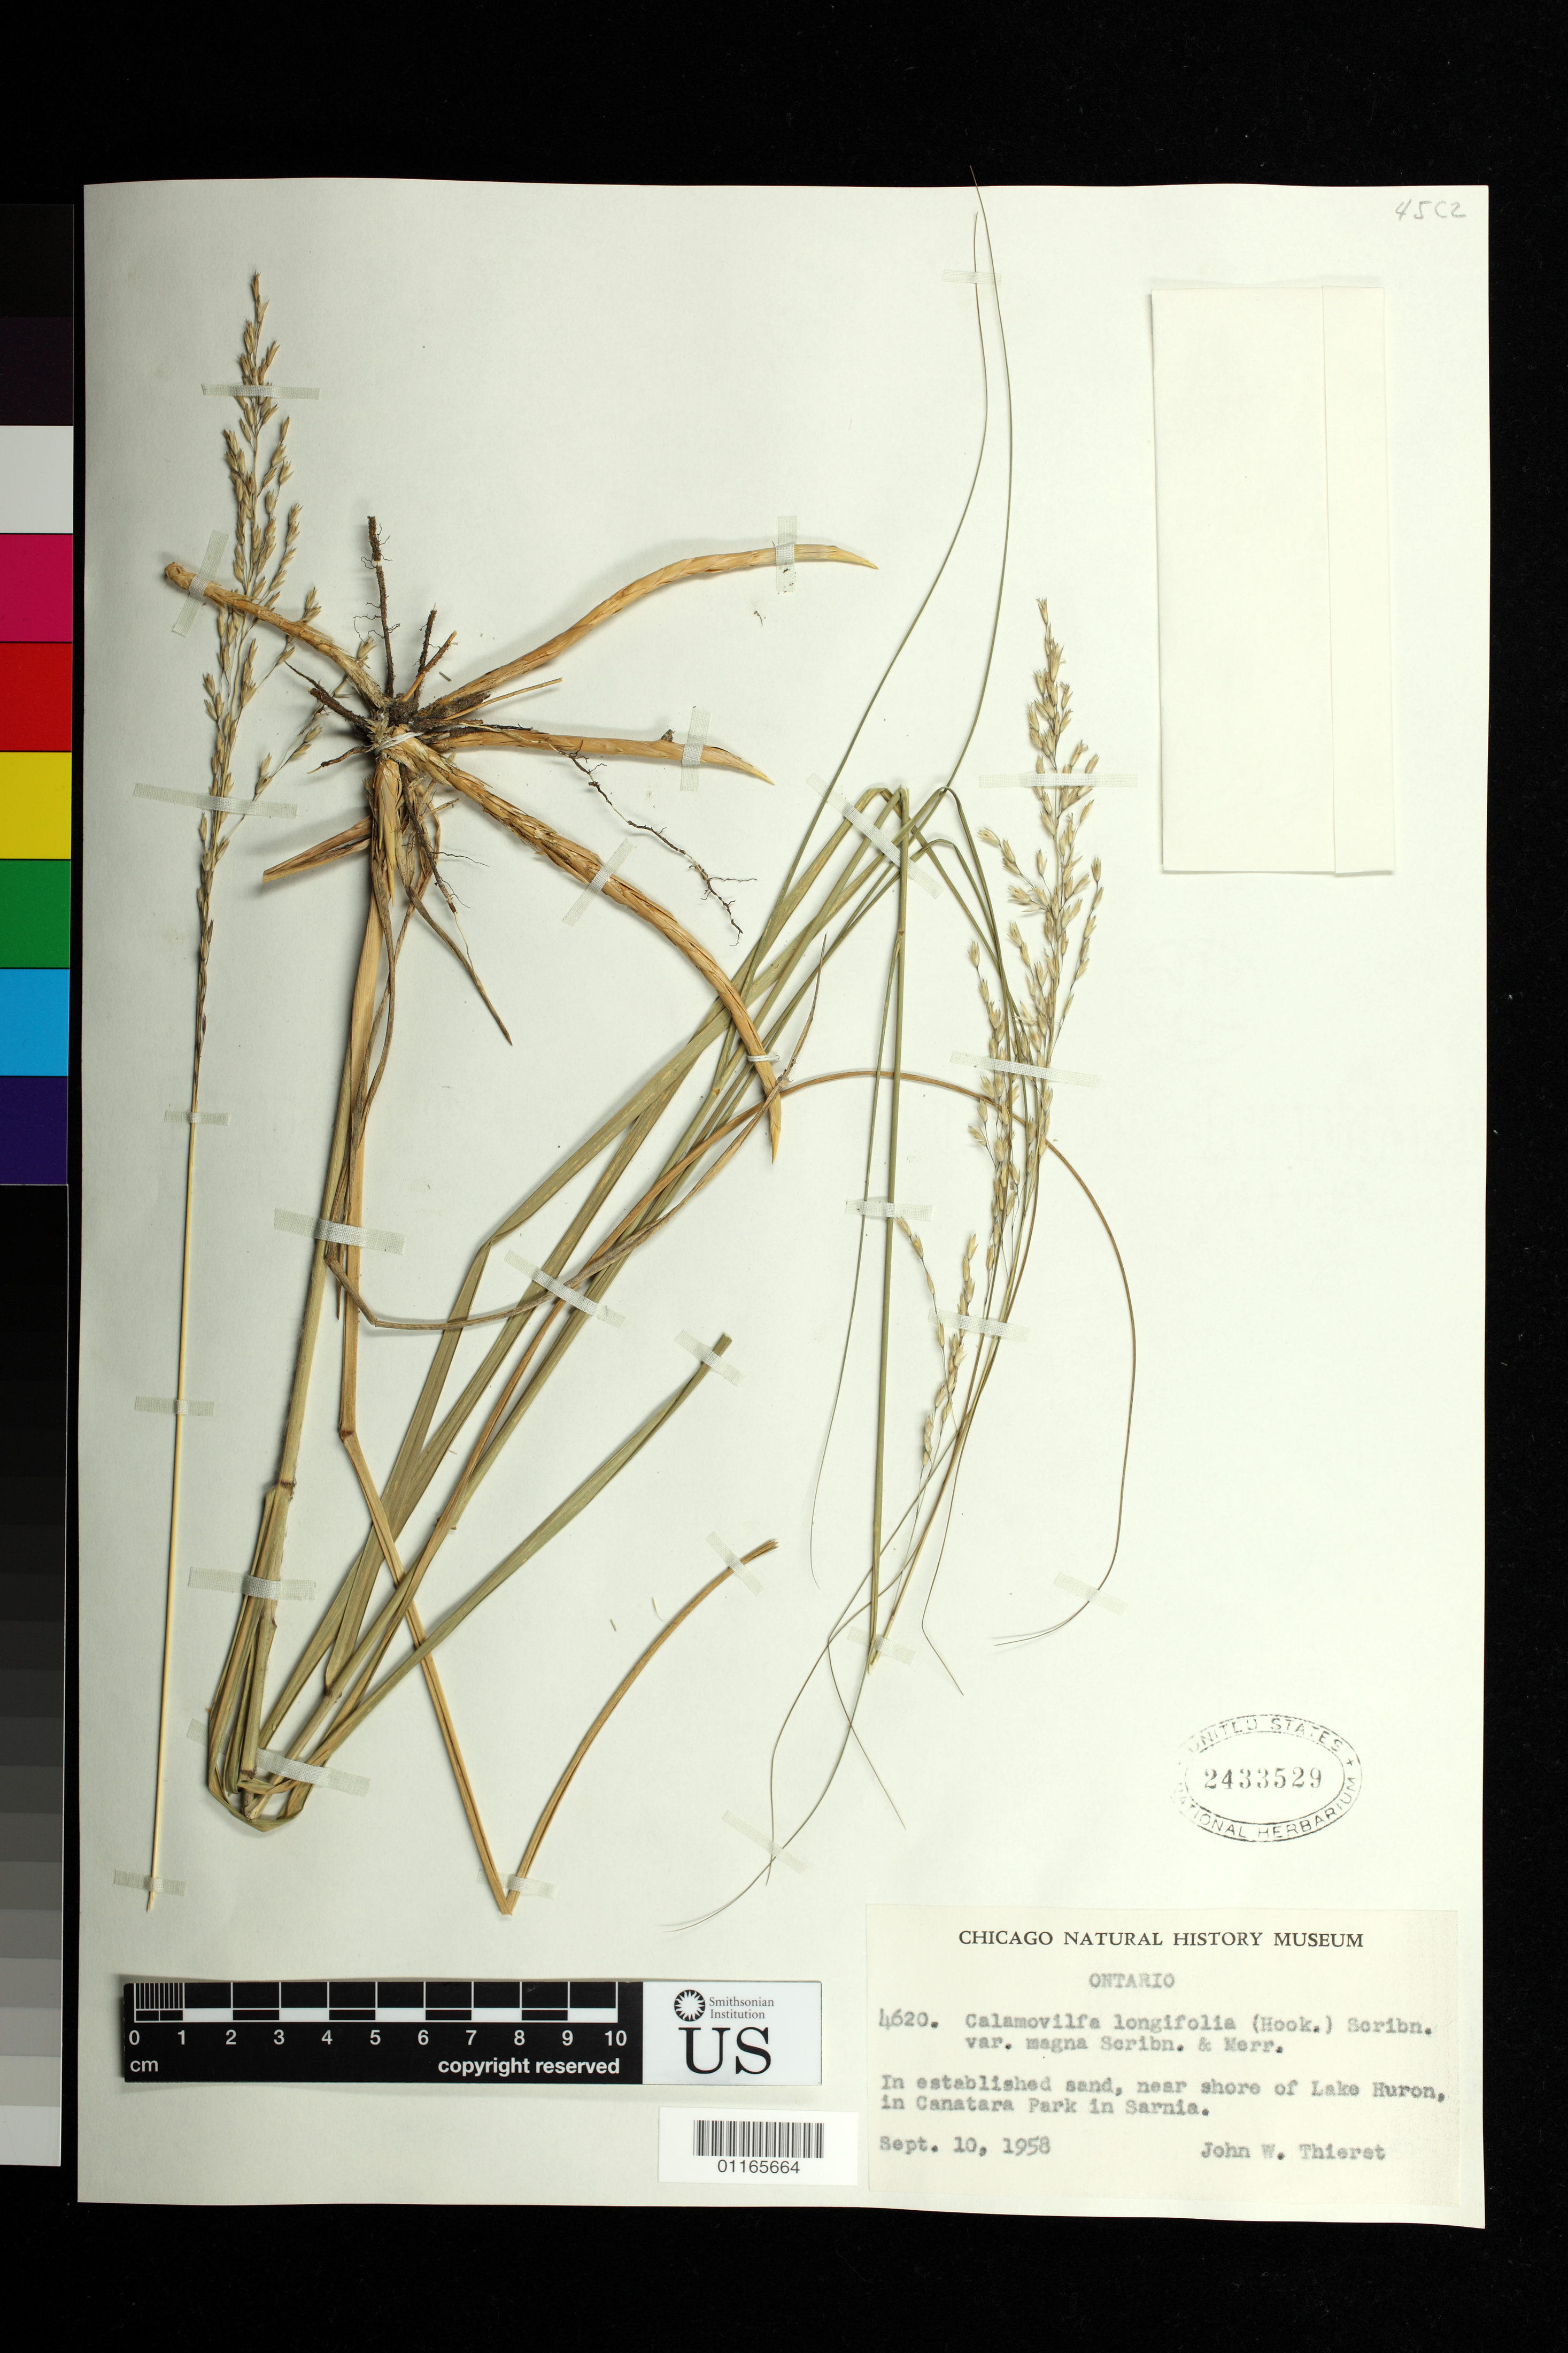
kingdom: Plantae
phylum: Tracheophyta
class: Liliopsida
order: Poales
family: Poaceae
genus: Calamovilfa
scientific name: Calamovilfa longifolia var. magna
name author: Scribn. & Merr.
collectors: J. W. Thieret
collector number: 4620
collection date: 1958-09-10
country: Canada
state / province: Ontario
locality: Near shore of Lake Huron, in Canatara Park in Sarnia.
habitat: In established sand, near shore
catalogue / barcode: US 2433529